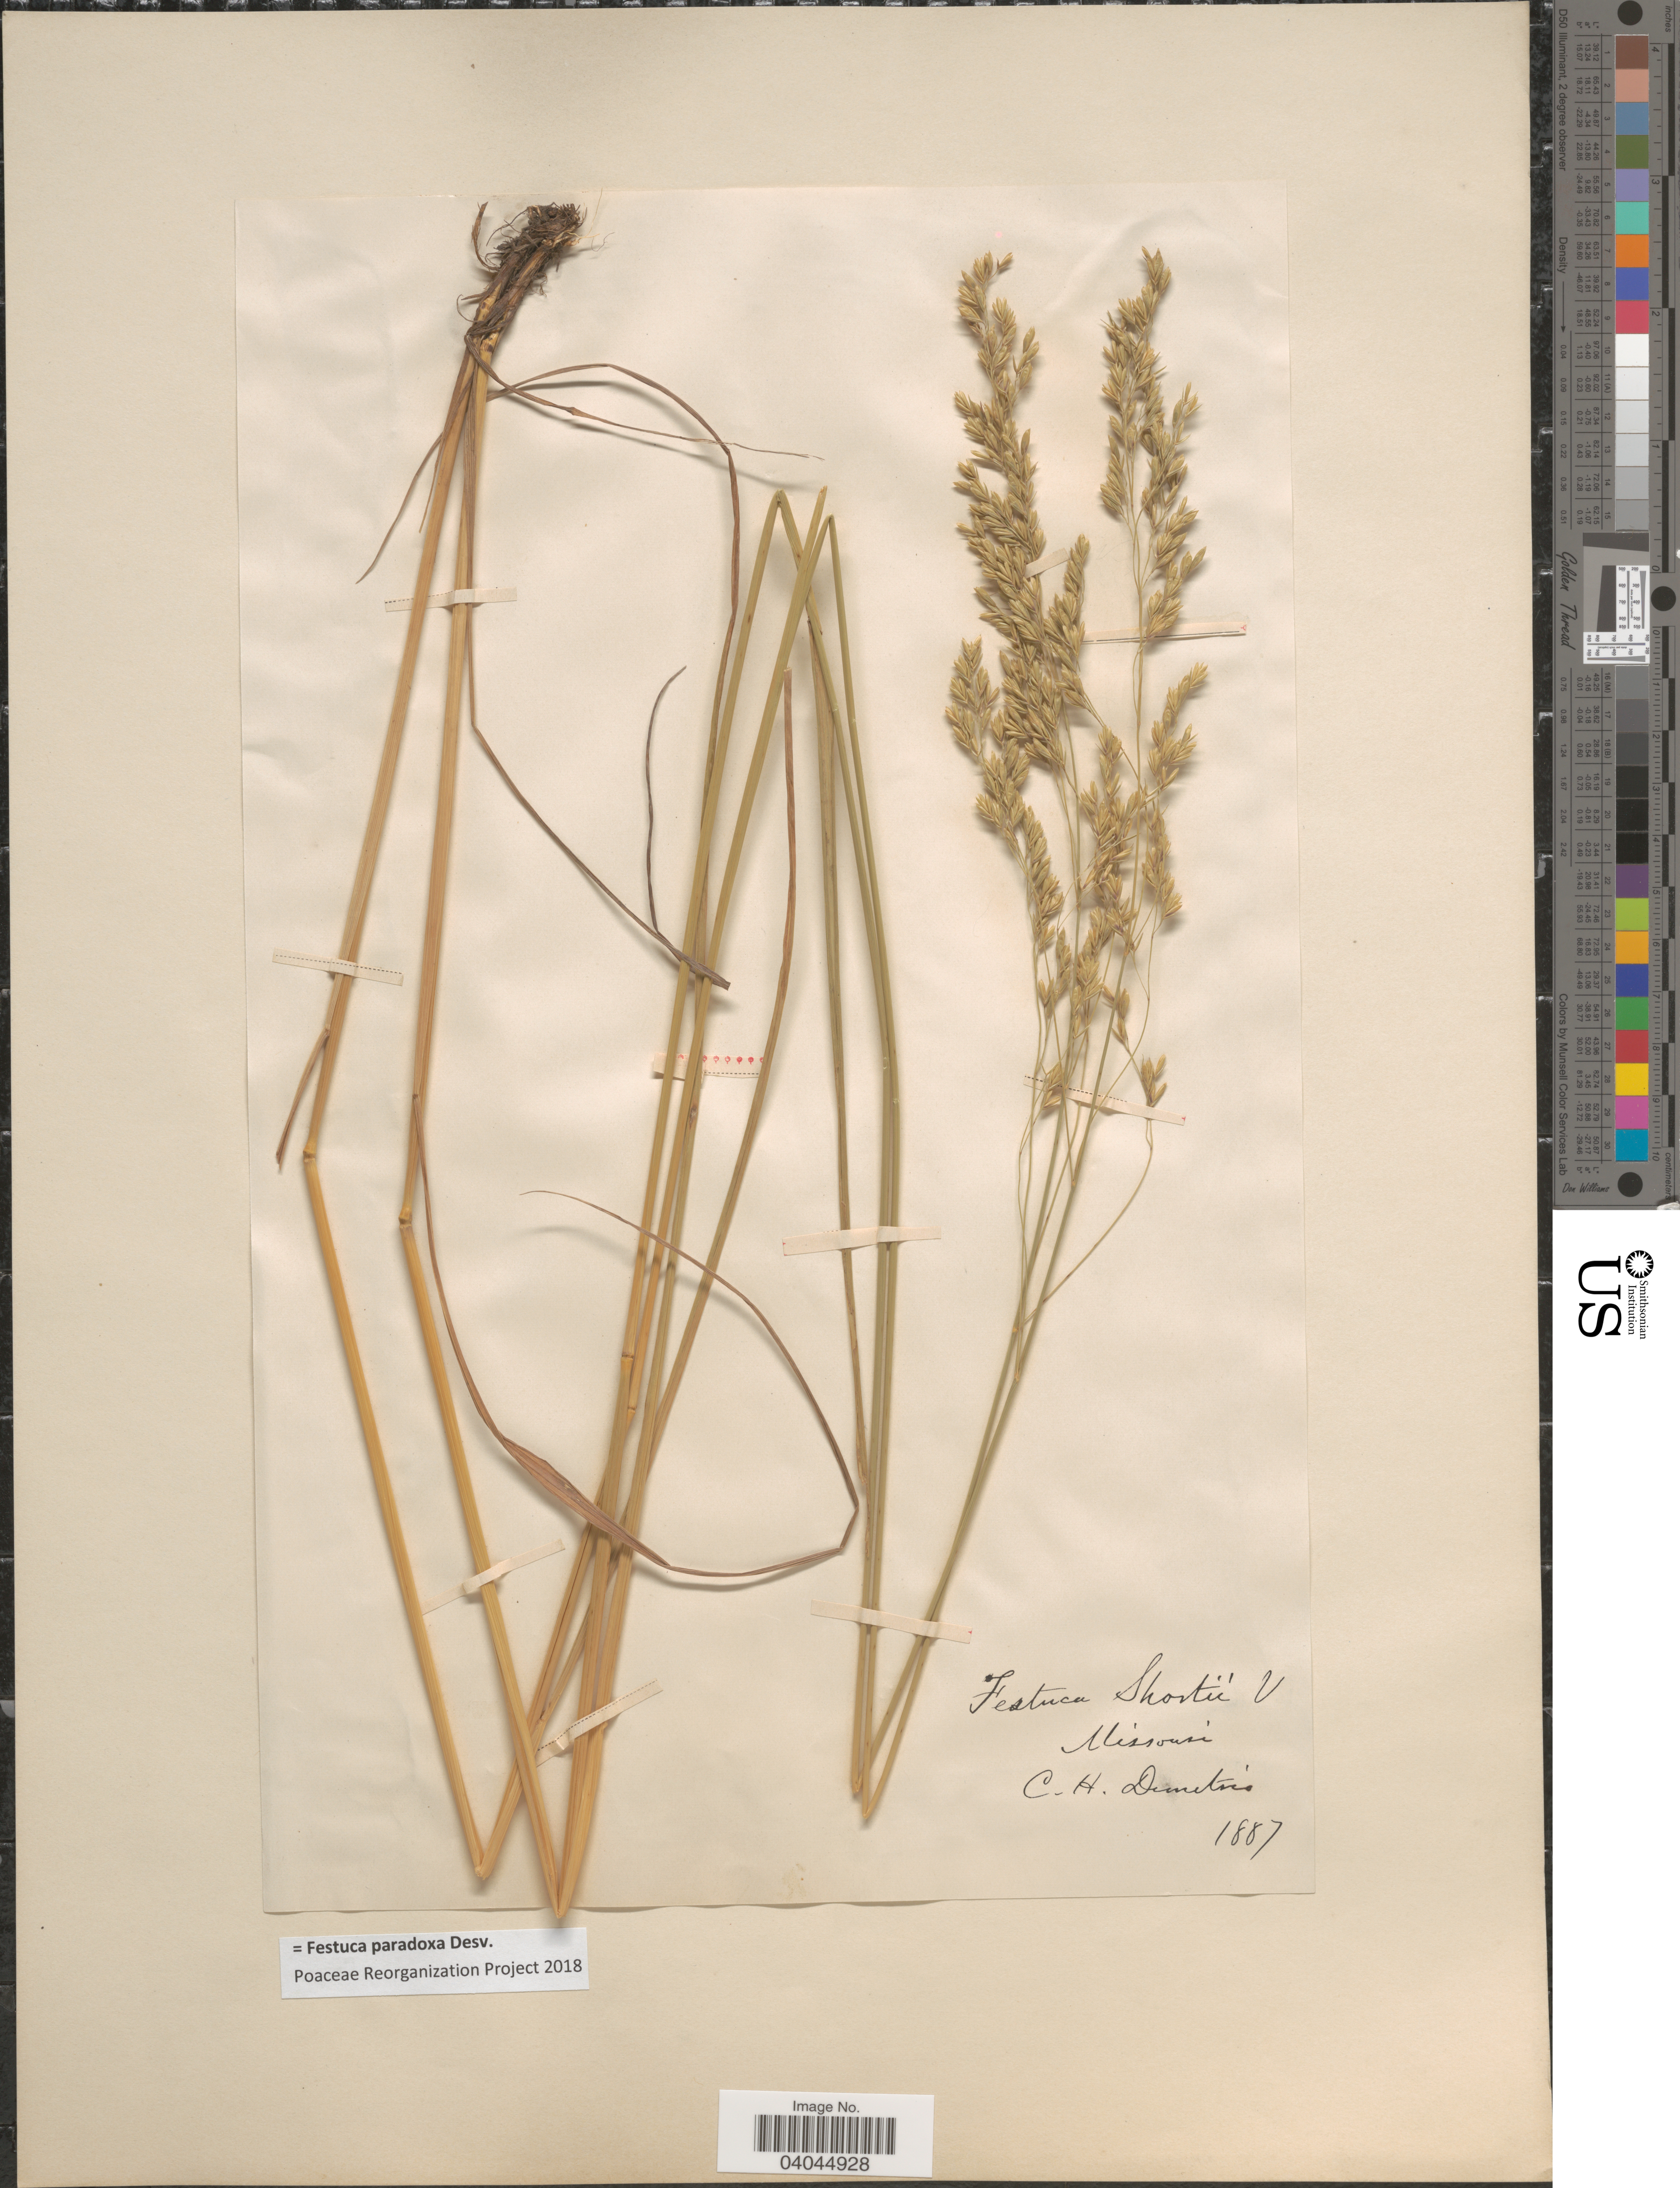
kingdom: Plantae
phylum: Tracheophyta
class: Liliopsida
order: Poales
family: Poaceae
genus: Festuca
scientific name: Festuca paradoxa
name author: Desv.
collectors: C. Demetrio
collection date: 1887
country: United States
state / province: Missouri